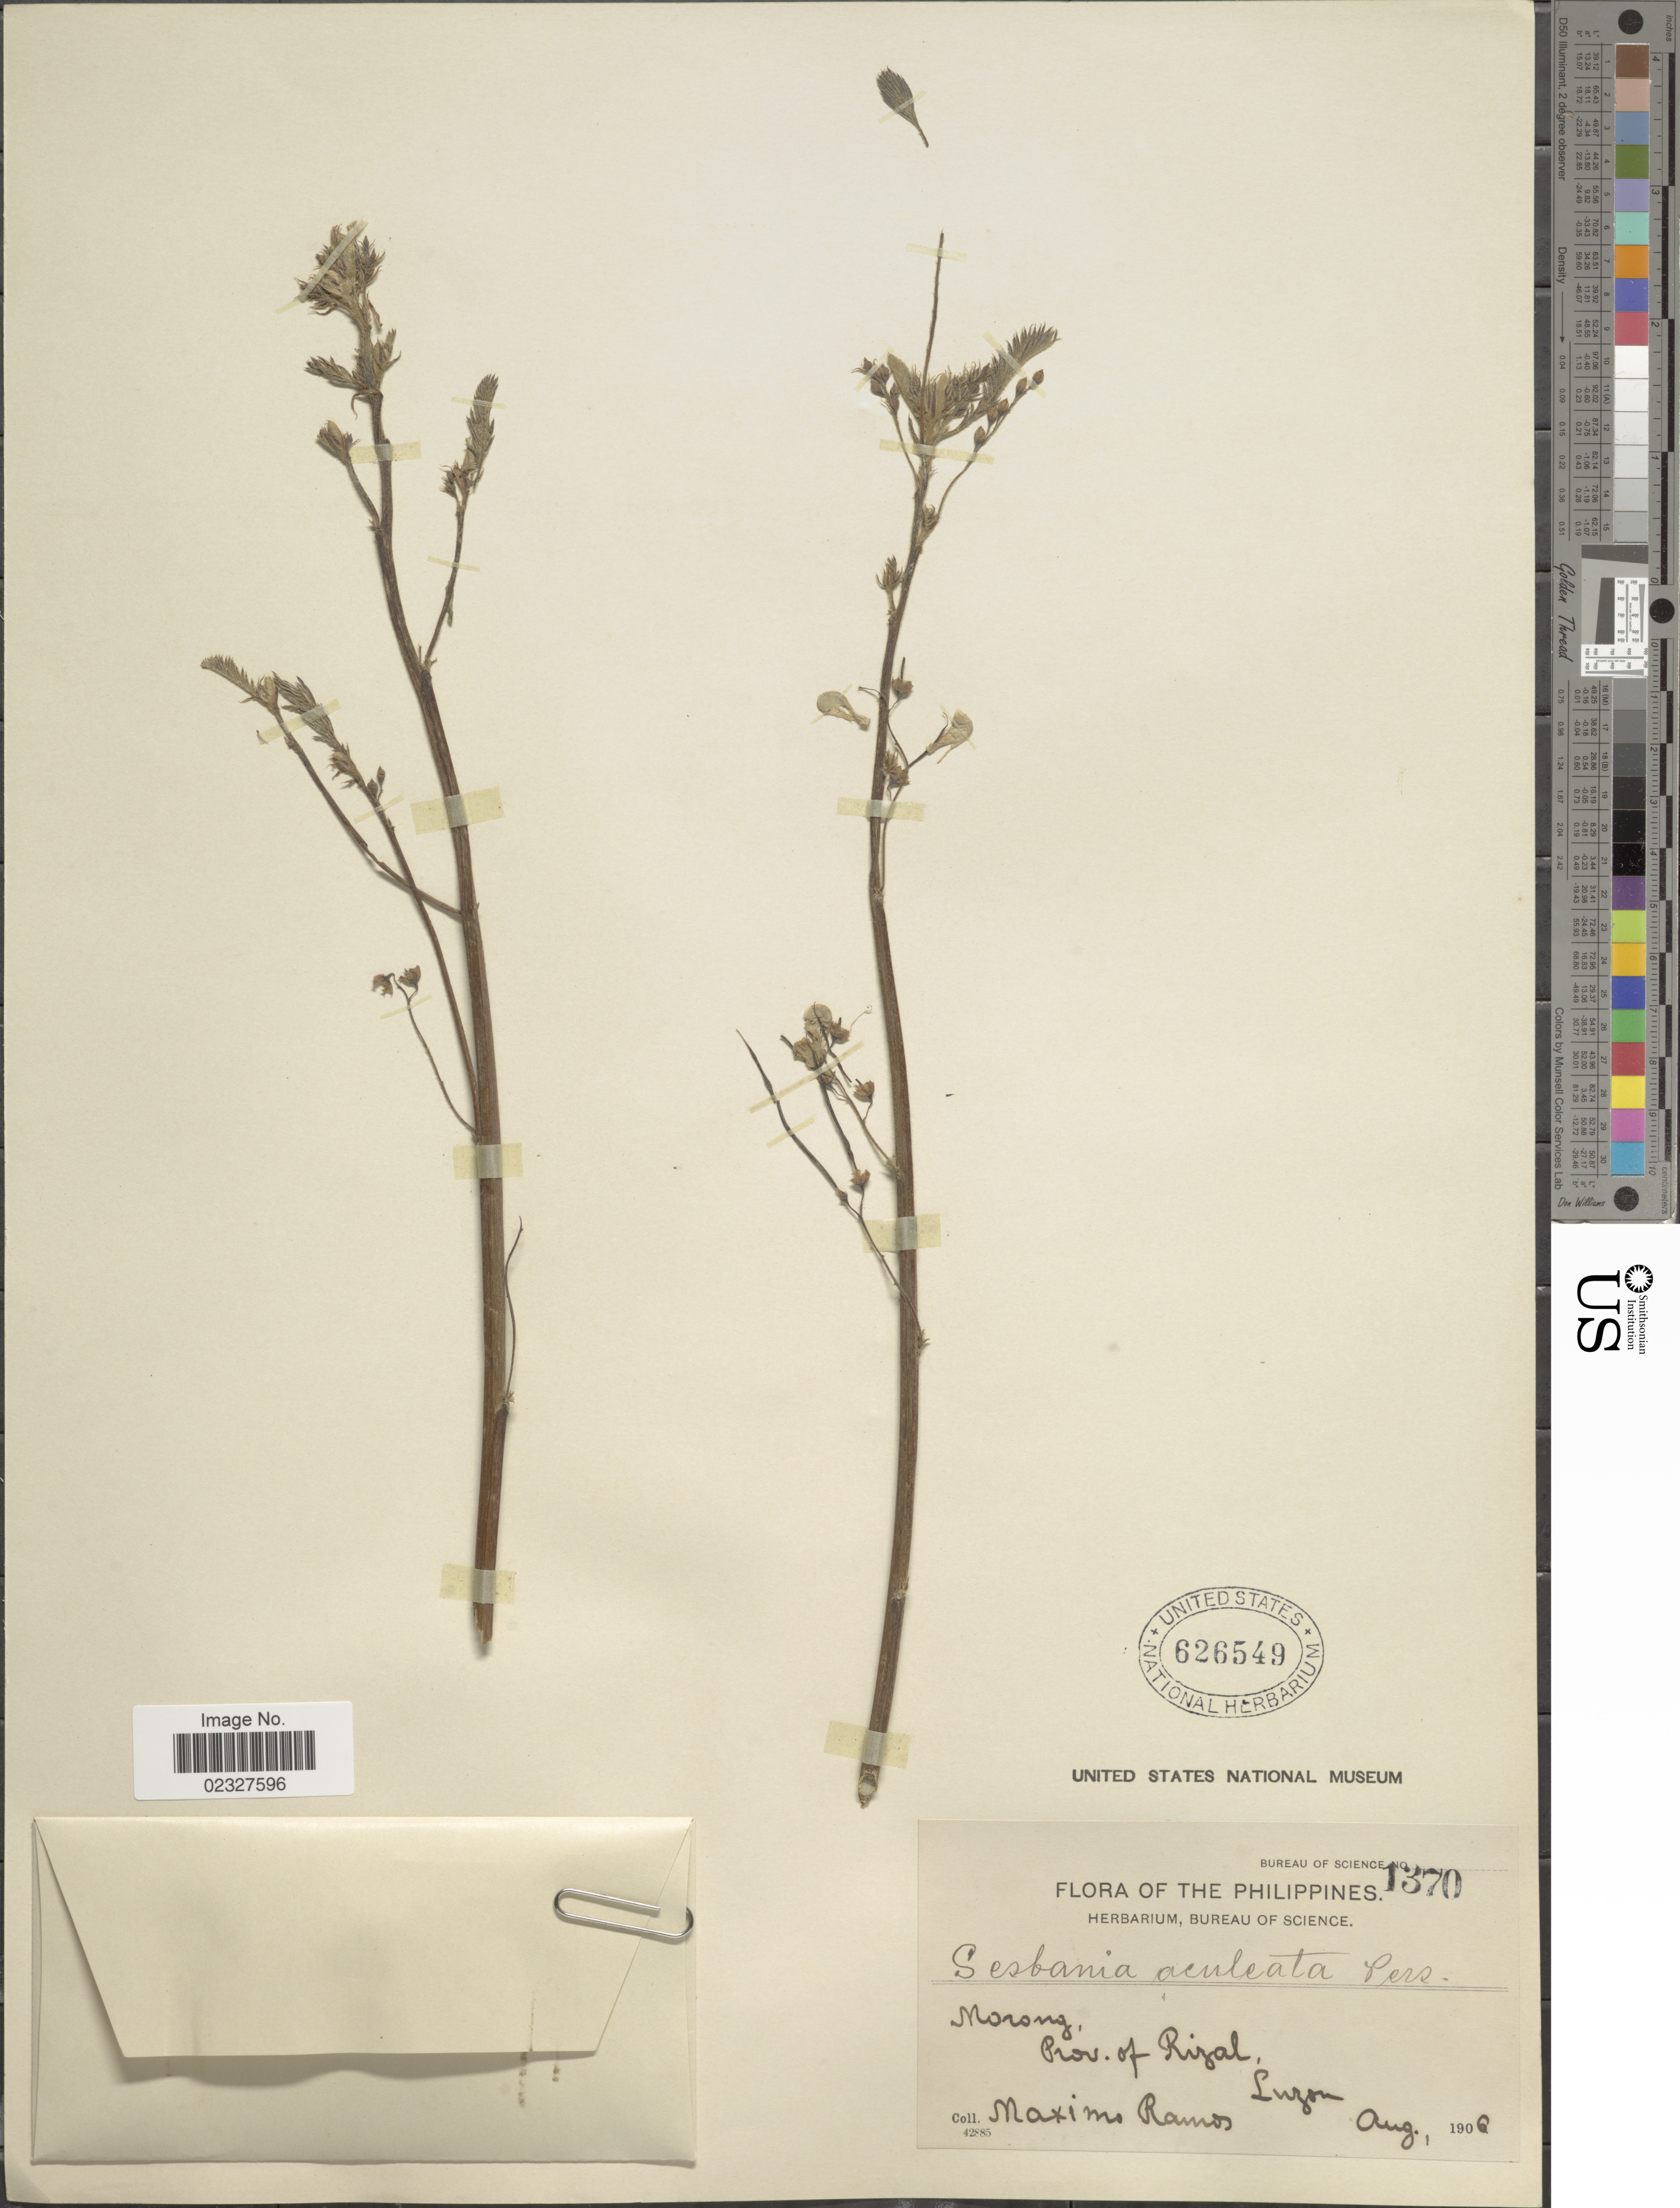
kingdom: Plantae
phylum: Tracheophyta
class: Magnoliopsida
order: Fabales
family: Fabaceae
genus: Sesbania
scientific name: Sesbania cannabina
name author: (Retz.) Poir.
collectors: M. Ramos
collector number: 1370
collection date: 1906-08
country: Philippines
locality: Morong, Prov. of Rizal, Luzon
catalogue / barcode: US 626549